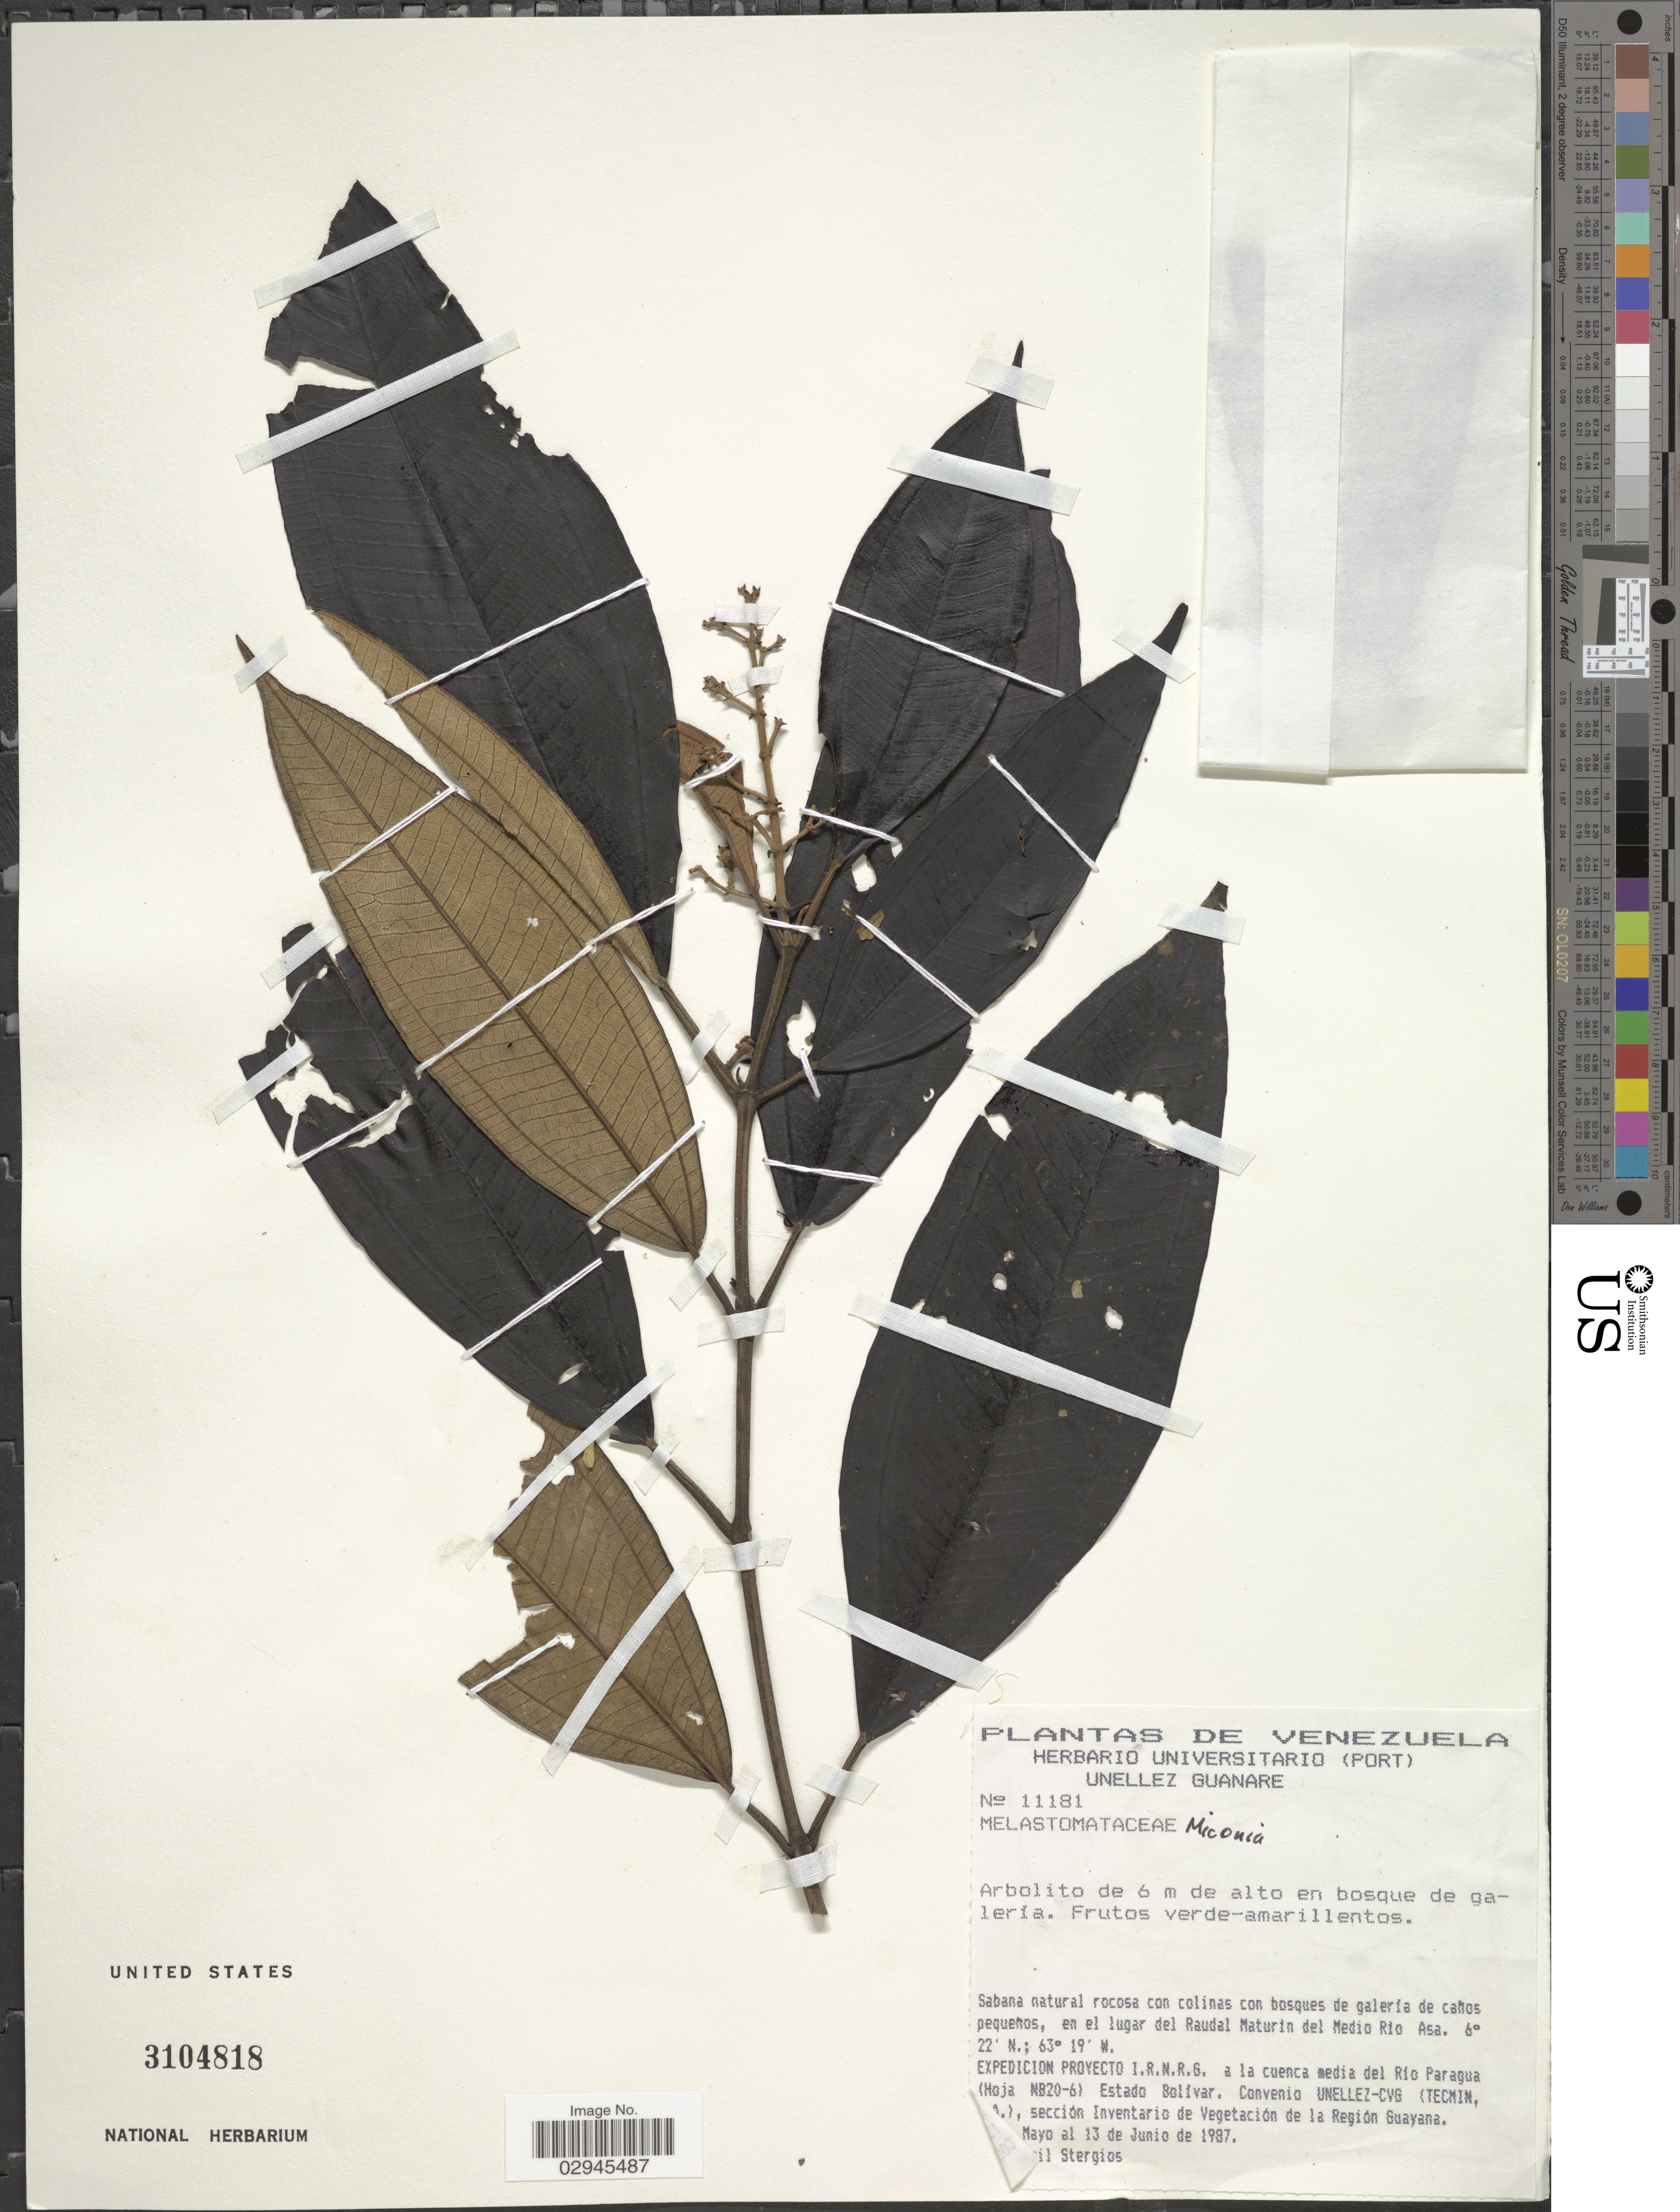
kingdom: Plantae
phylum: Tracheophyta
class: Magnoliopsida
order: Myrtales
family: Melastomataceae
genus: Miconia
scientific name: Miconia sp.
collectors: B. G. Stergios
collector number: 11181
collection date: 1987-05-13/1987-06-13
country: Venezuela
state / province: Bolivar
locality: Caños Pequeños, en el lugar del Raudal Maturin del Medio Rio Asa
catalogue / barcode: US 3104818